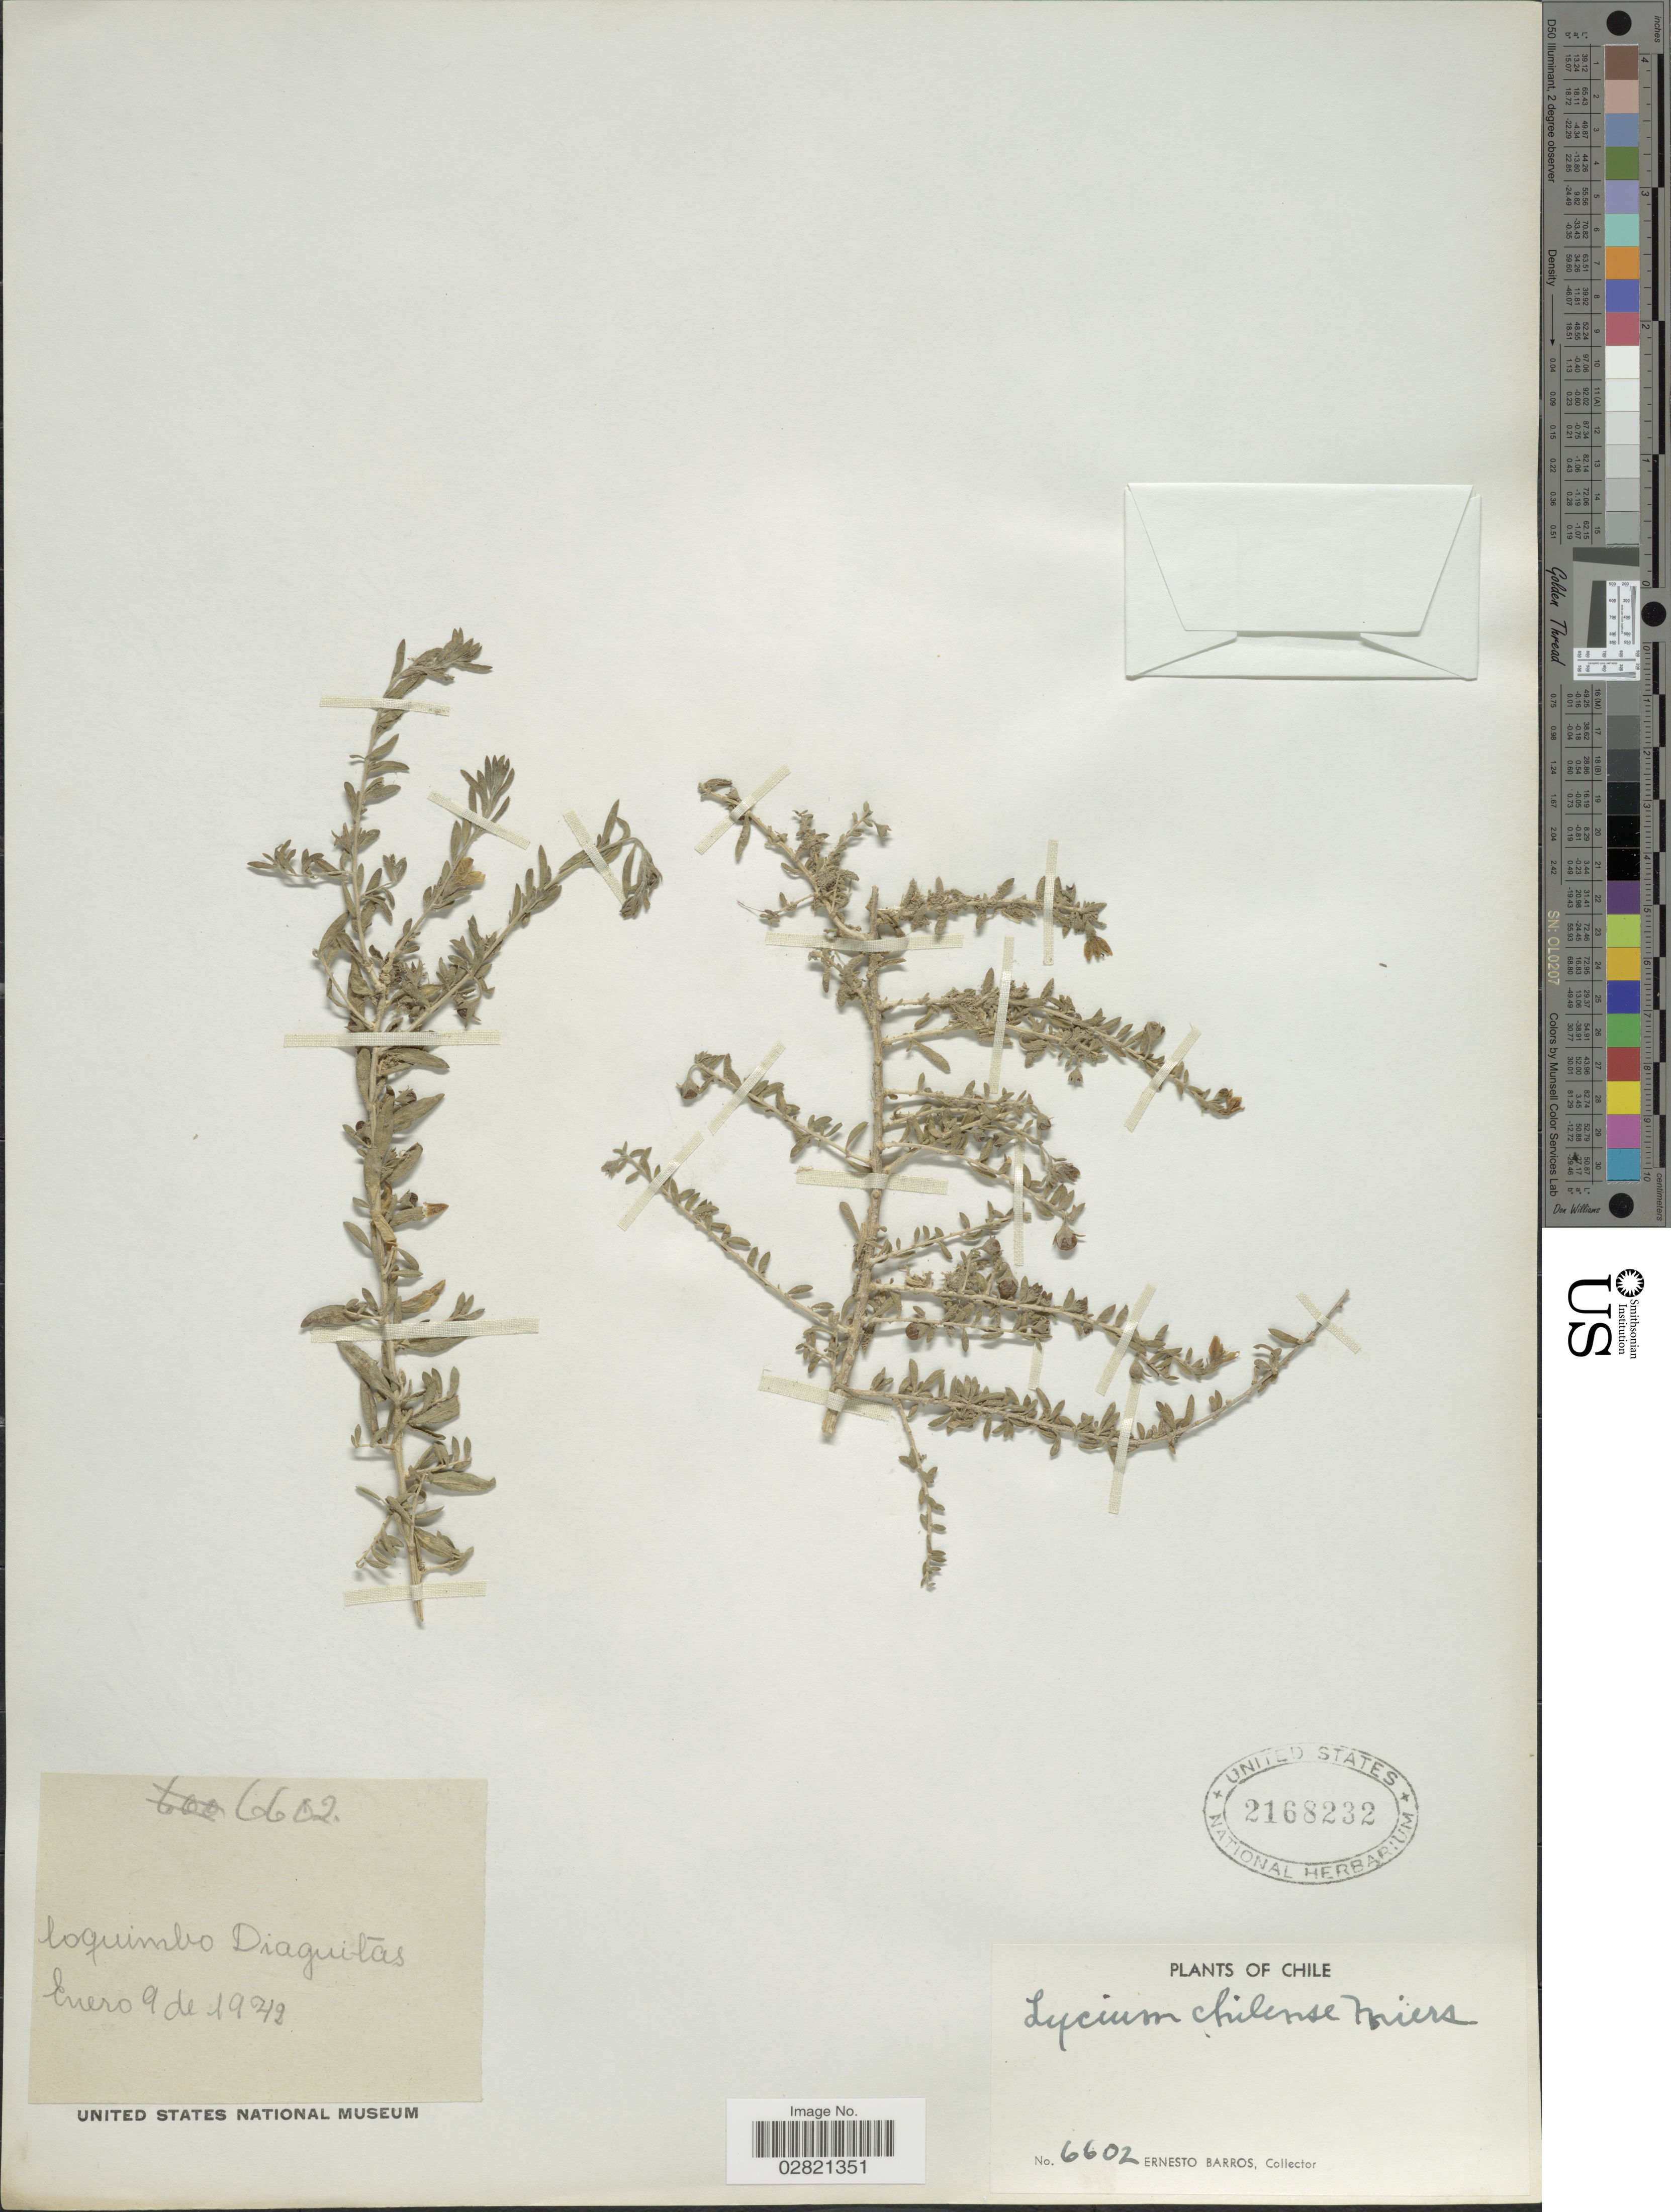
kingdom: Plantae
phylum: Tracheophyta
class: Magnoliopsida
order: Solanales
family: Solanaceae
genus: Lycium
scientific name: Lycium chilense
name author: Bertero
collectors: E. Barros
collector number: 6602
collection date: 1942-01-09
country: Chile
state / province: Coquimbo (IV)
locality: Coquimbo Diaguitas.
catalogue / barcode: US 2168232